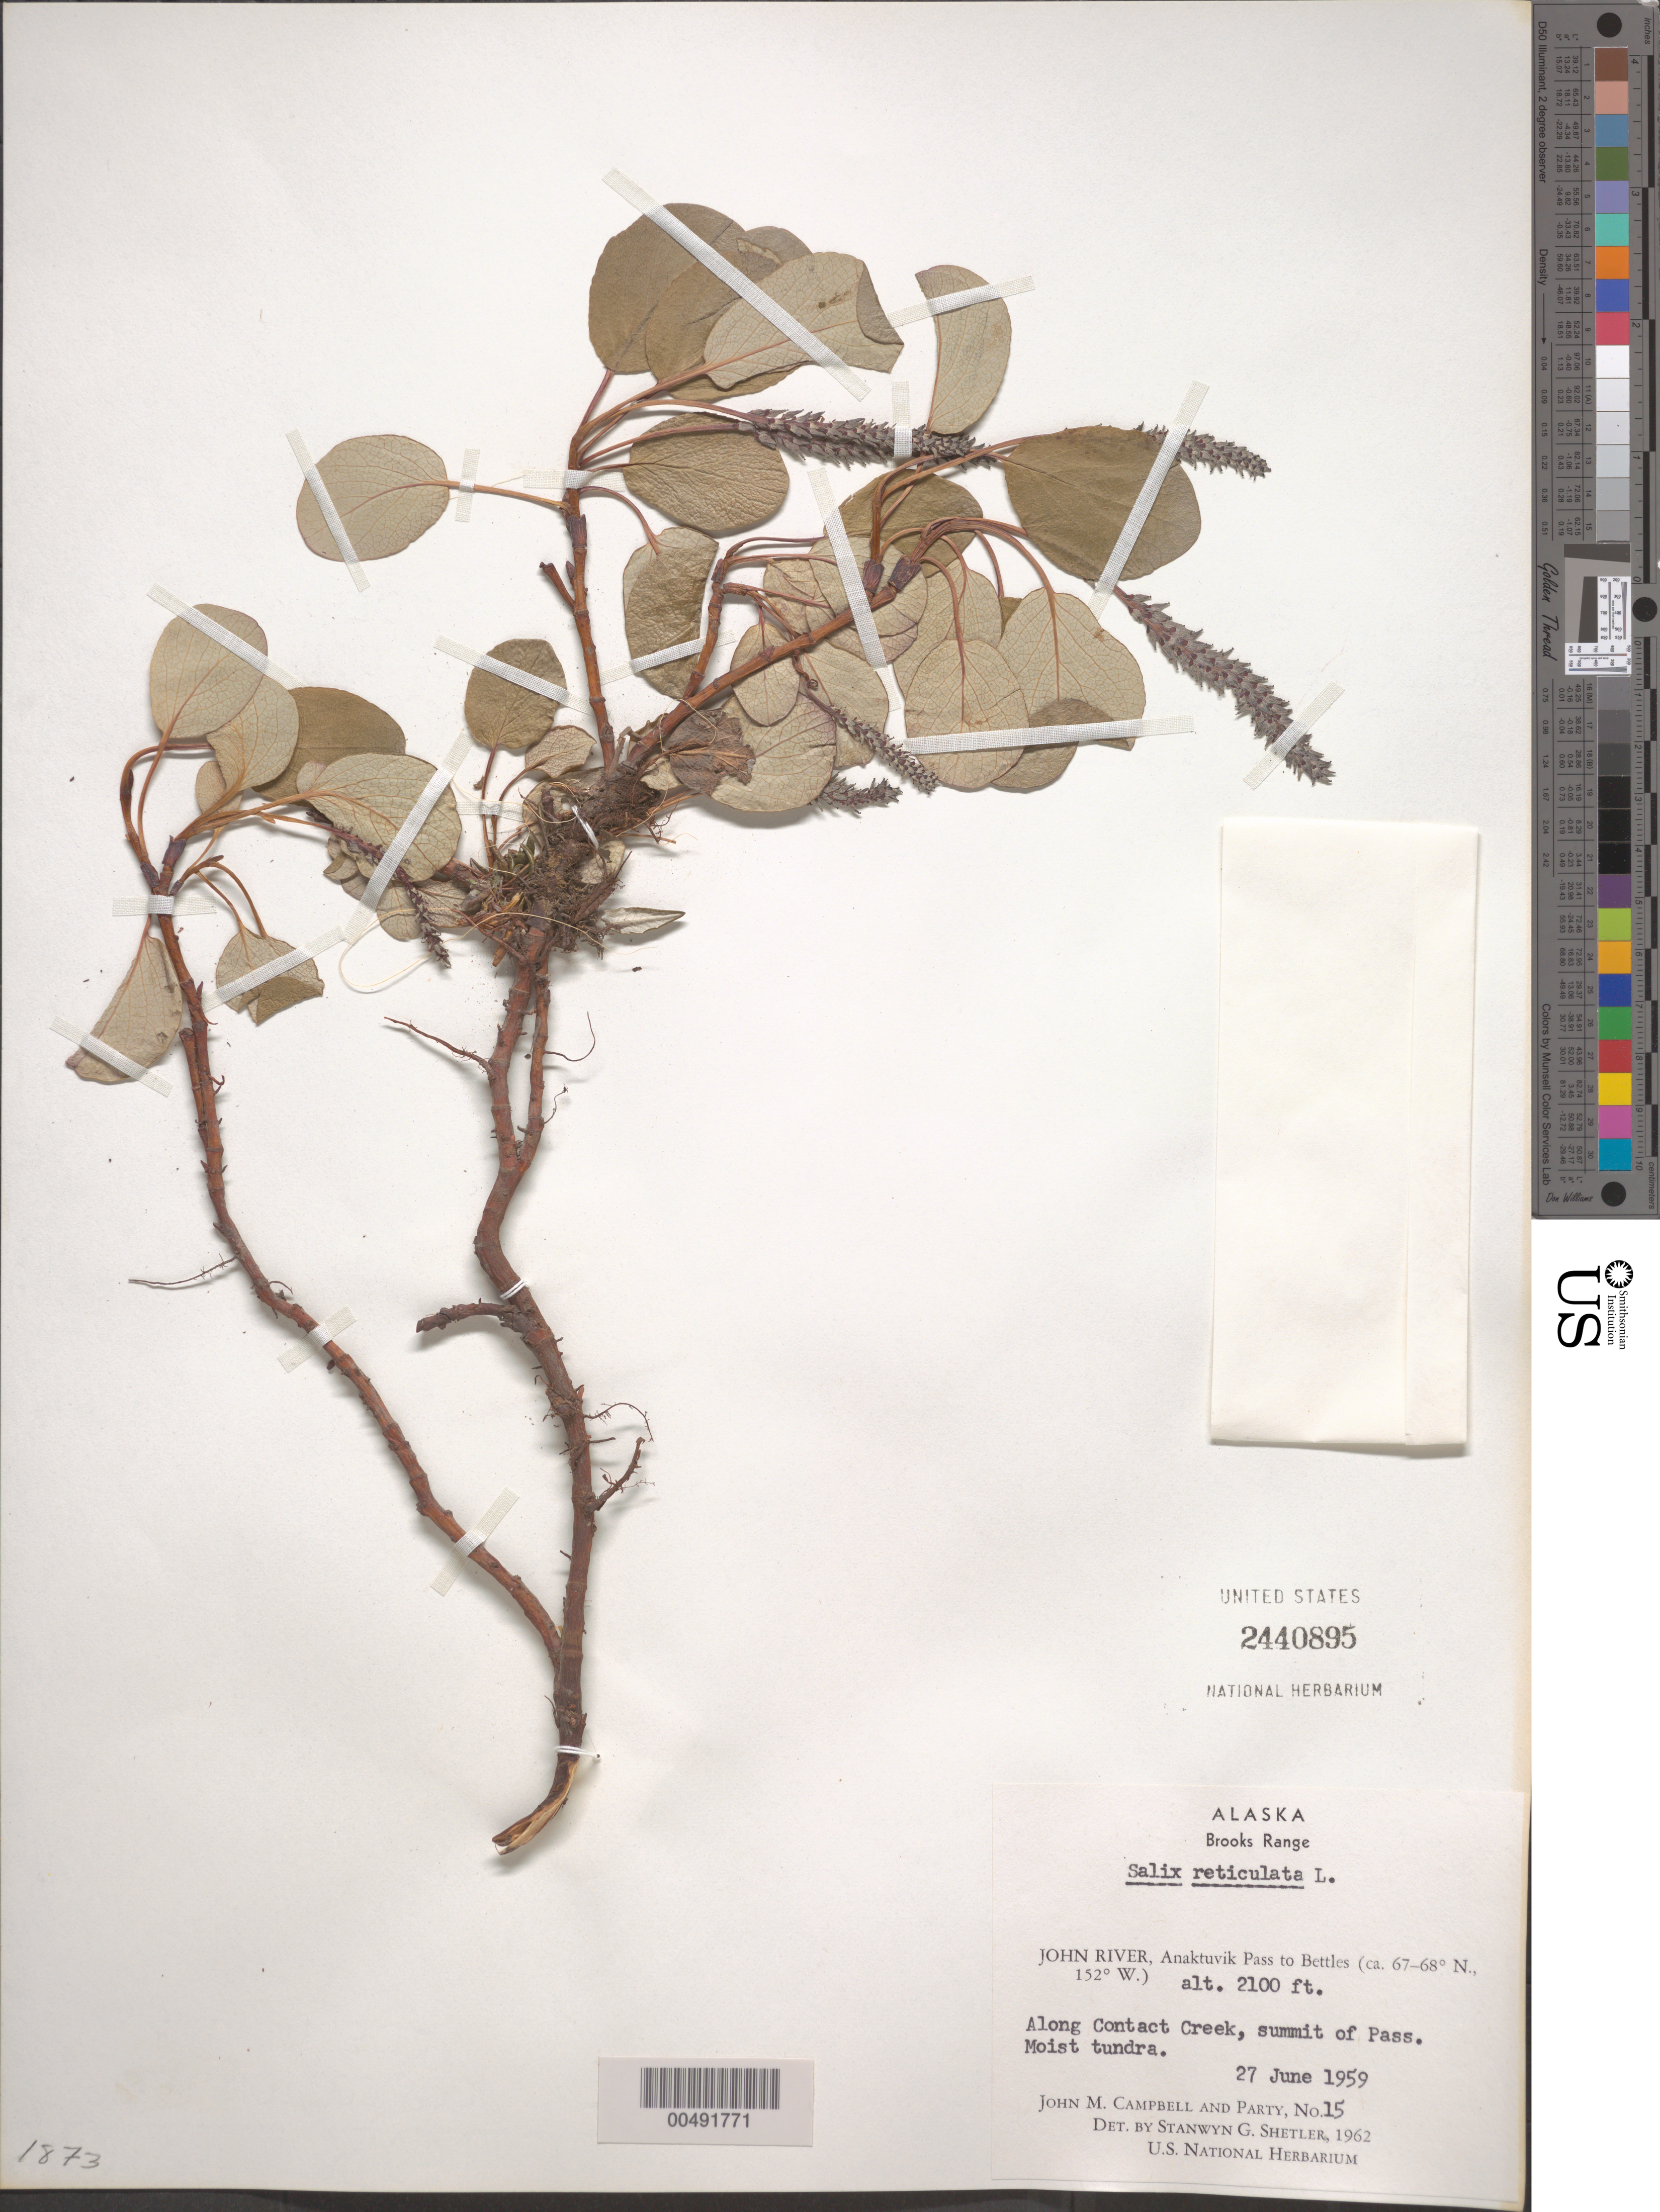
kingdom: Plantae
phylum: Tracheophyta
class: Magnoliopsida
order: Malpighiales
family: Salicaceae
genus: Salix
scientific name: Salix reticulata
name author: L.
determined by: Shetler, Stanwyn G., (US), NMNH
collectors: J. M. Campbell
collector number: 15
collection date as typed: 27 Jun 1959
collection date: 1959-06-27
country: United States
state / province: Alaska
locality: Brooks Range, John River, summit of Anaktuvuk Pass to Bettles, along Contact Creek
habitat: moist tundra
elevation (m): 640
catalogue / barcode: US 2440895